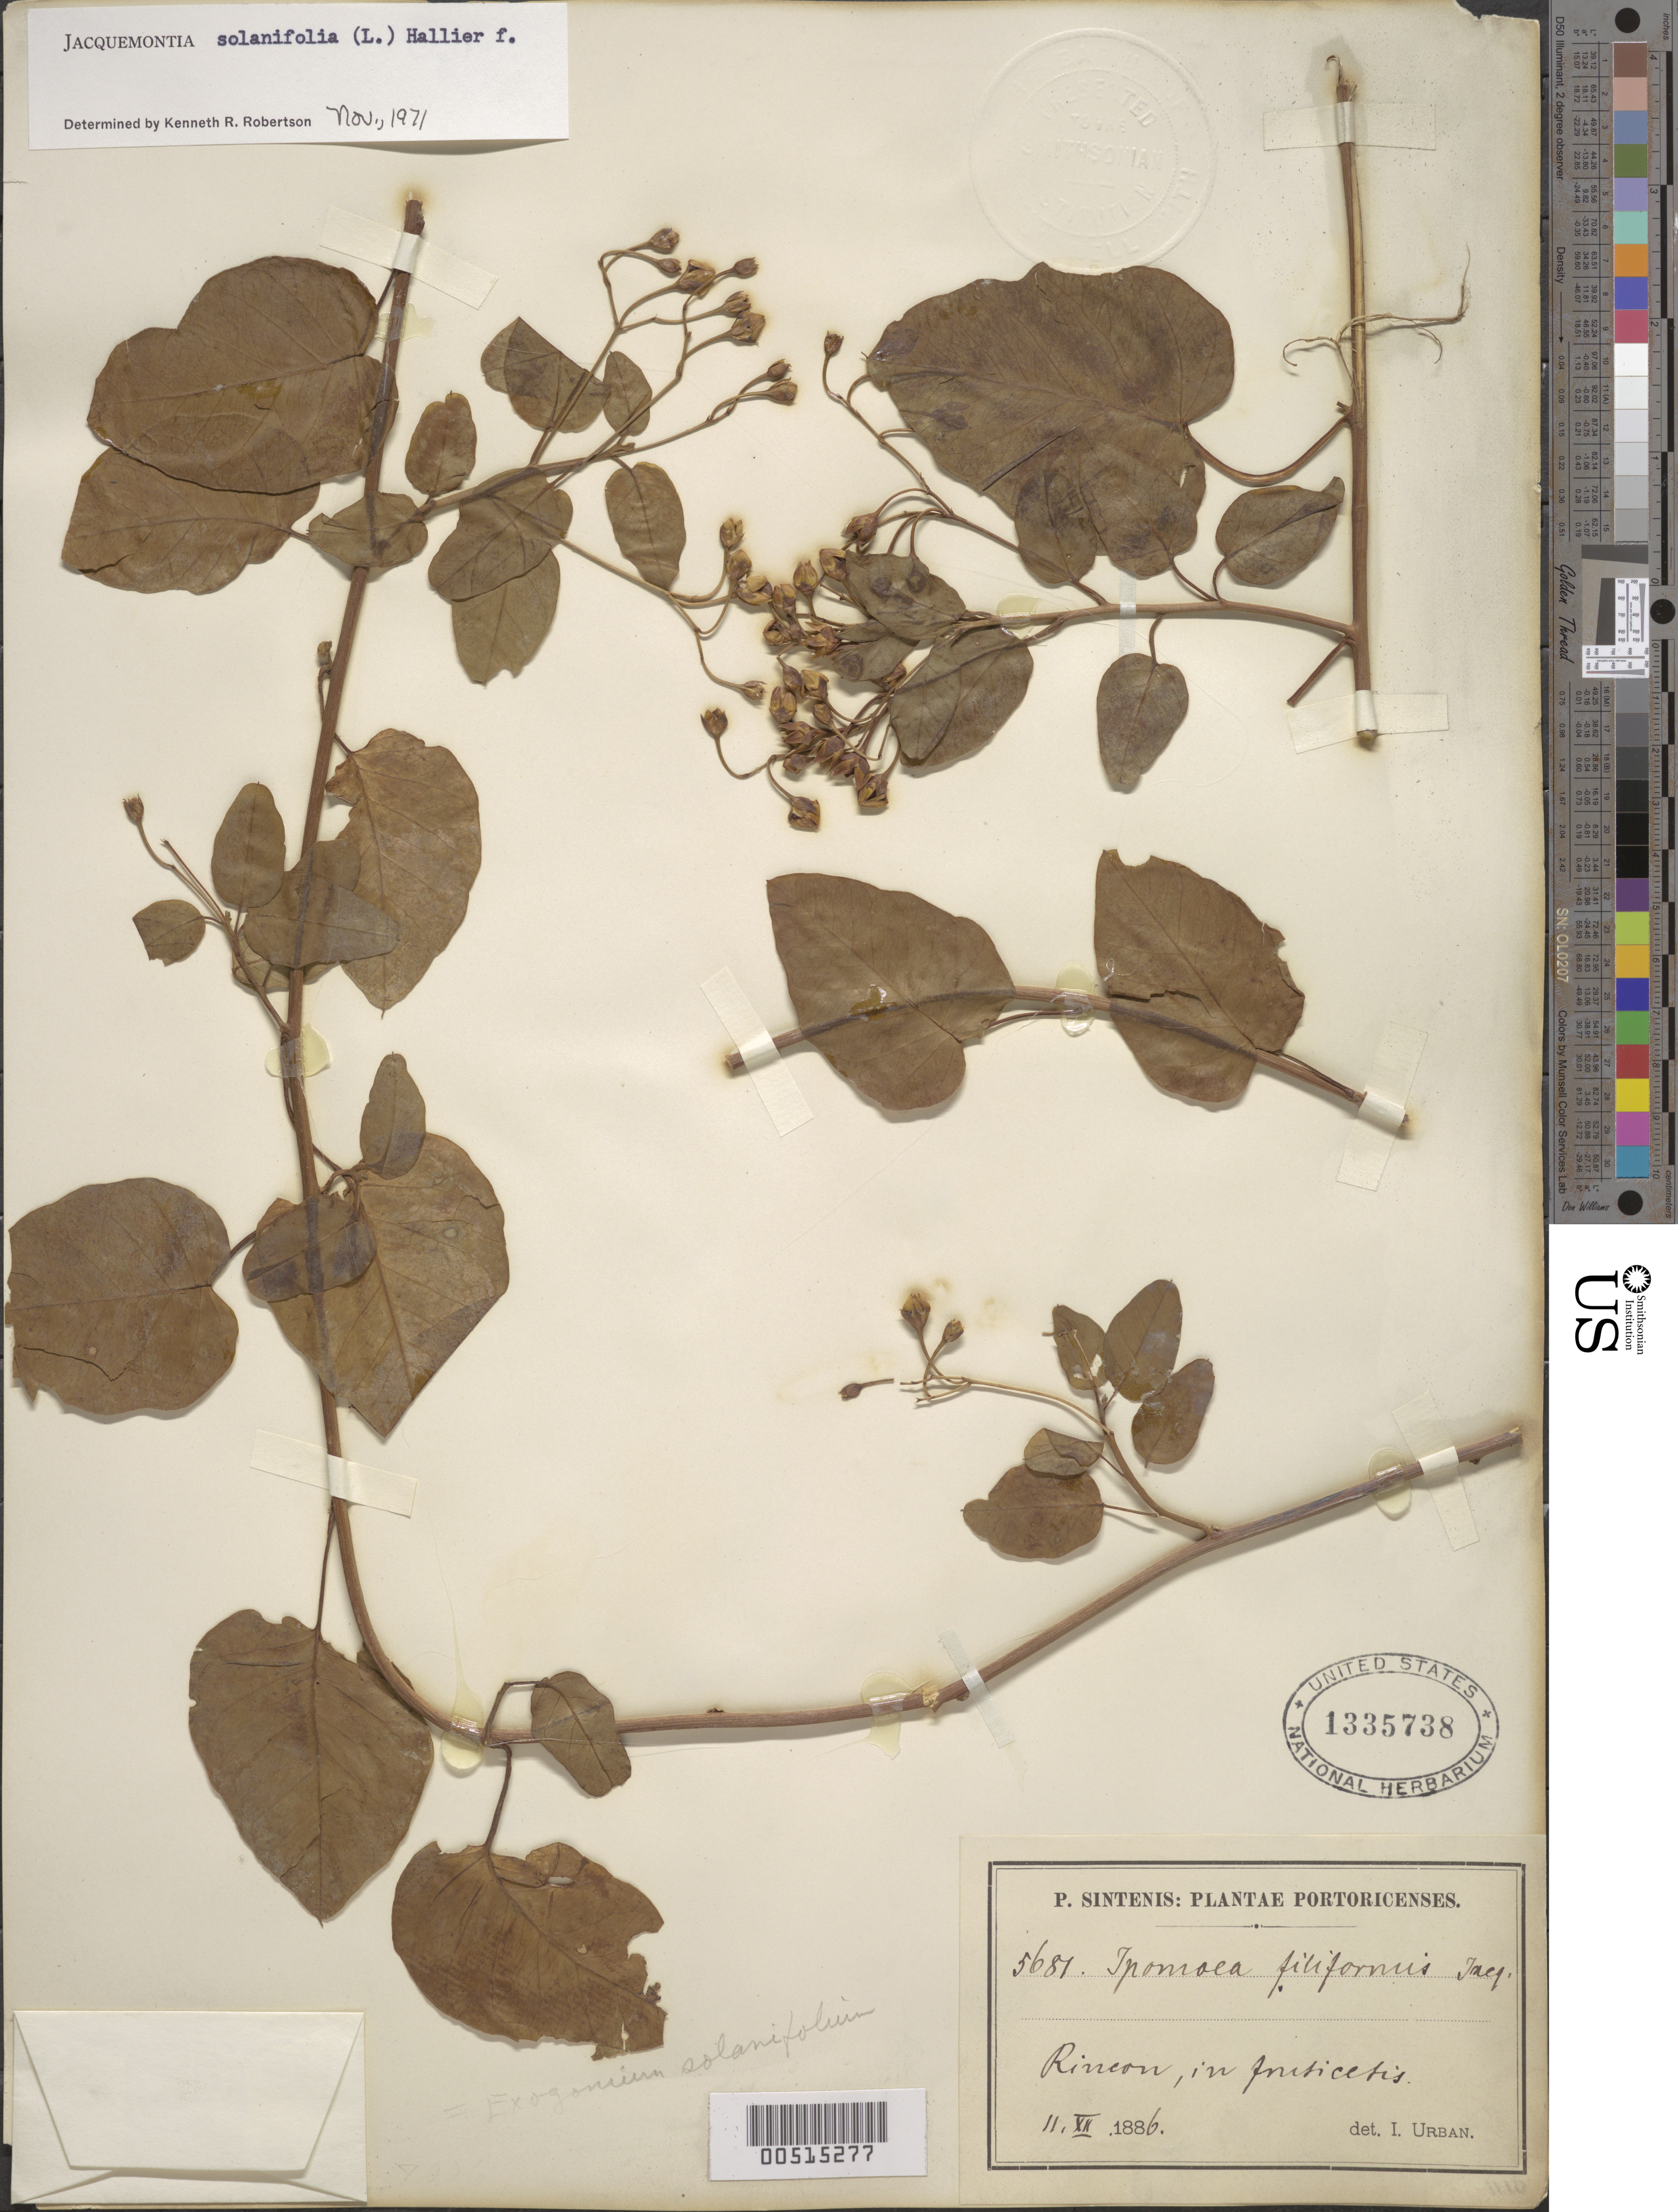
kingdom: Plantae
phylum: Tracheophyta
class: Magnoliopsida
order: Solanales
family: Convolvulaceae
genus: Jacquemontia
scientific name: Jacquemontia solanifolia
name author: (L.) Hallier f.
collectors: P. Sintenis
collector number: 5681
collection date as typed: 11 Dec 1886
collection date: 1886-12-11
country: Puerto Rico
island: Greater Antilles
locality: Rincon, in fruticetis.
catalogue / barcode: US 1335738